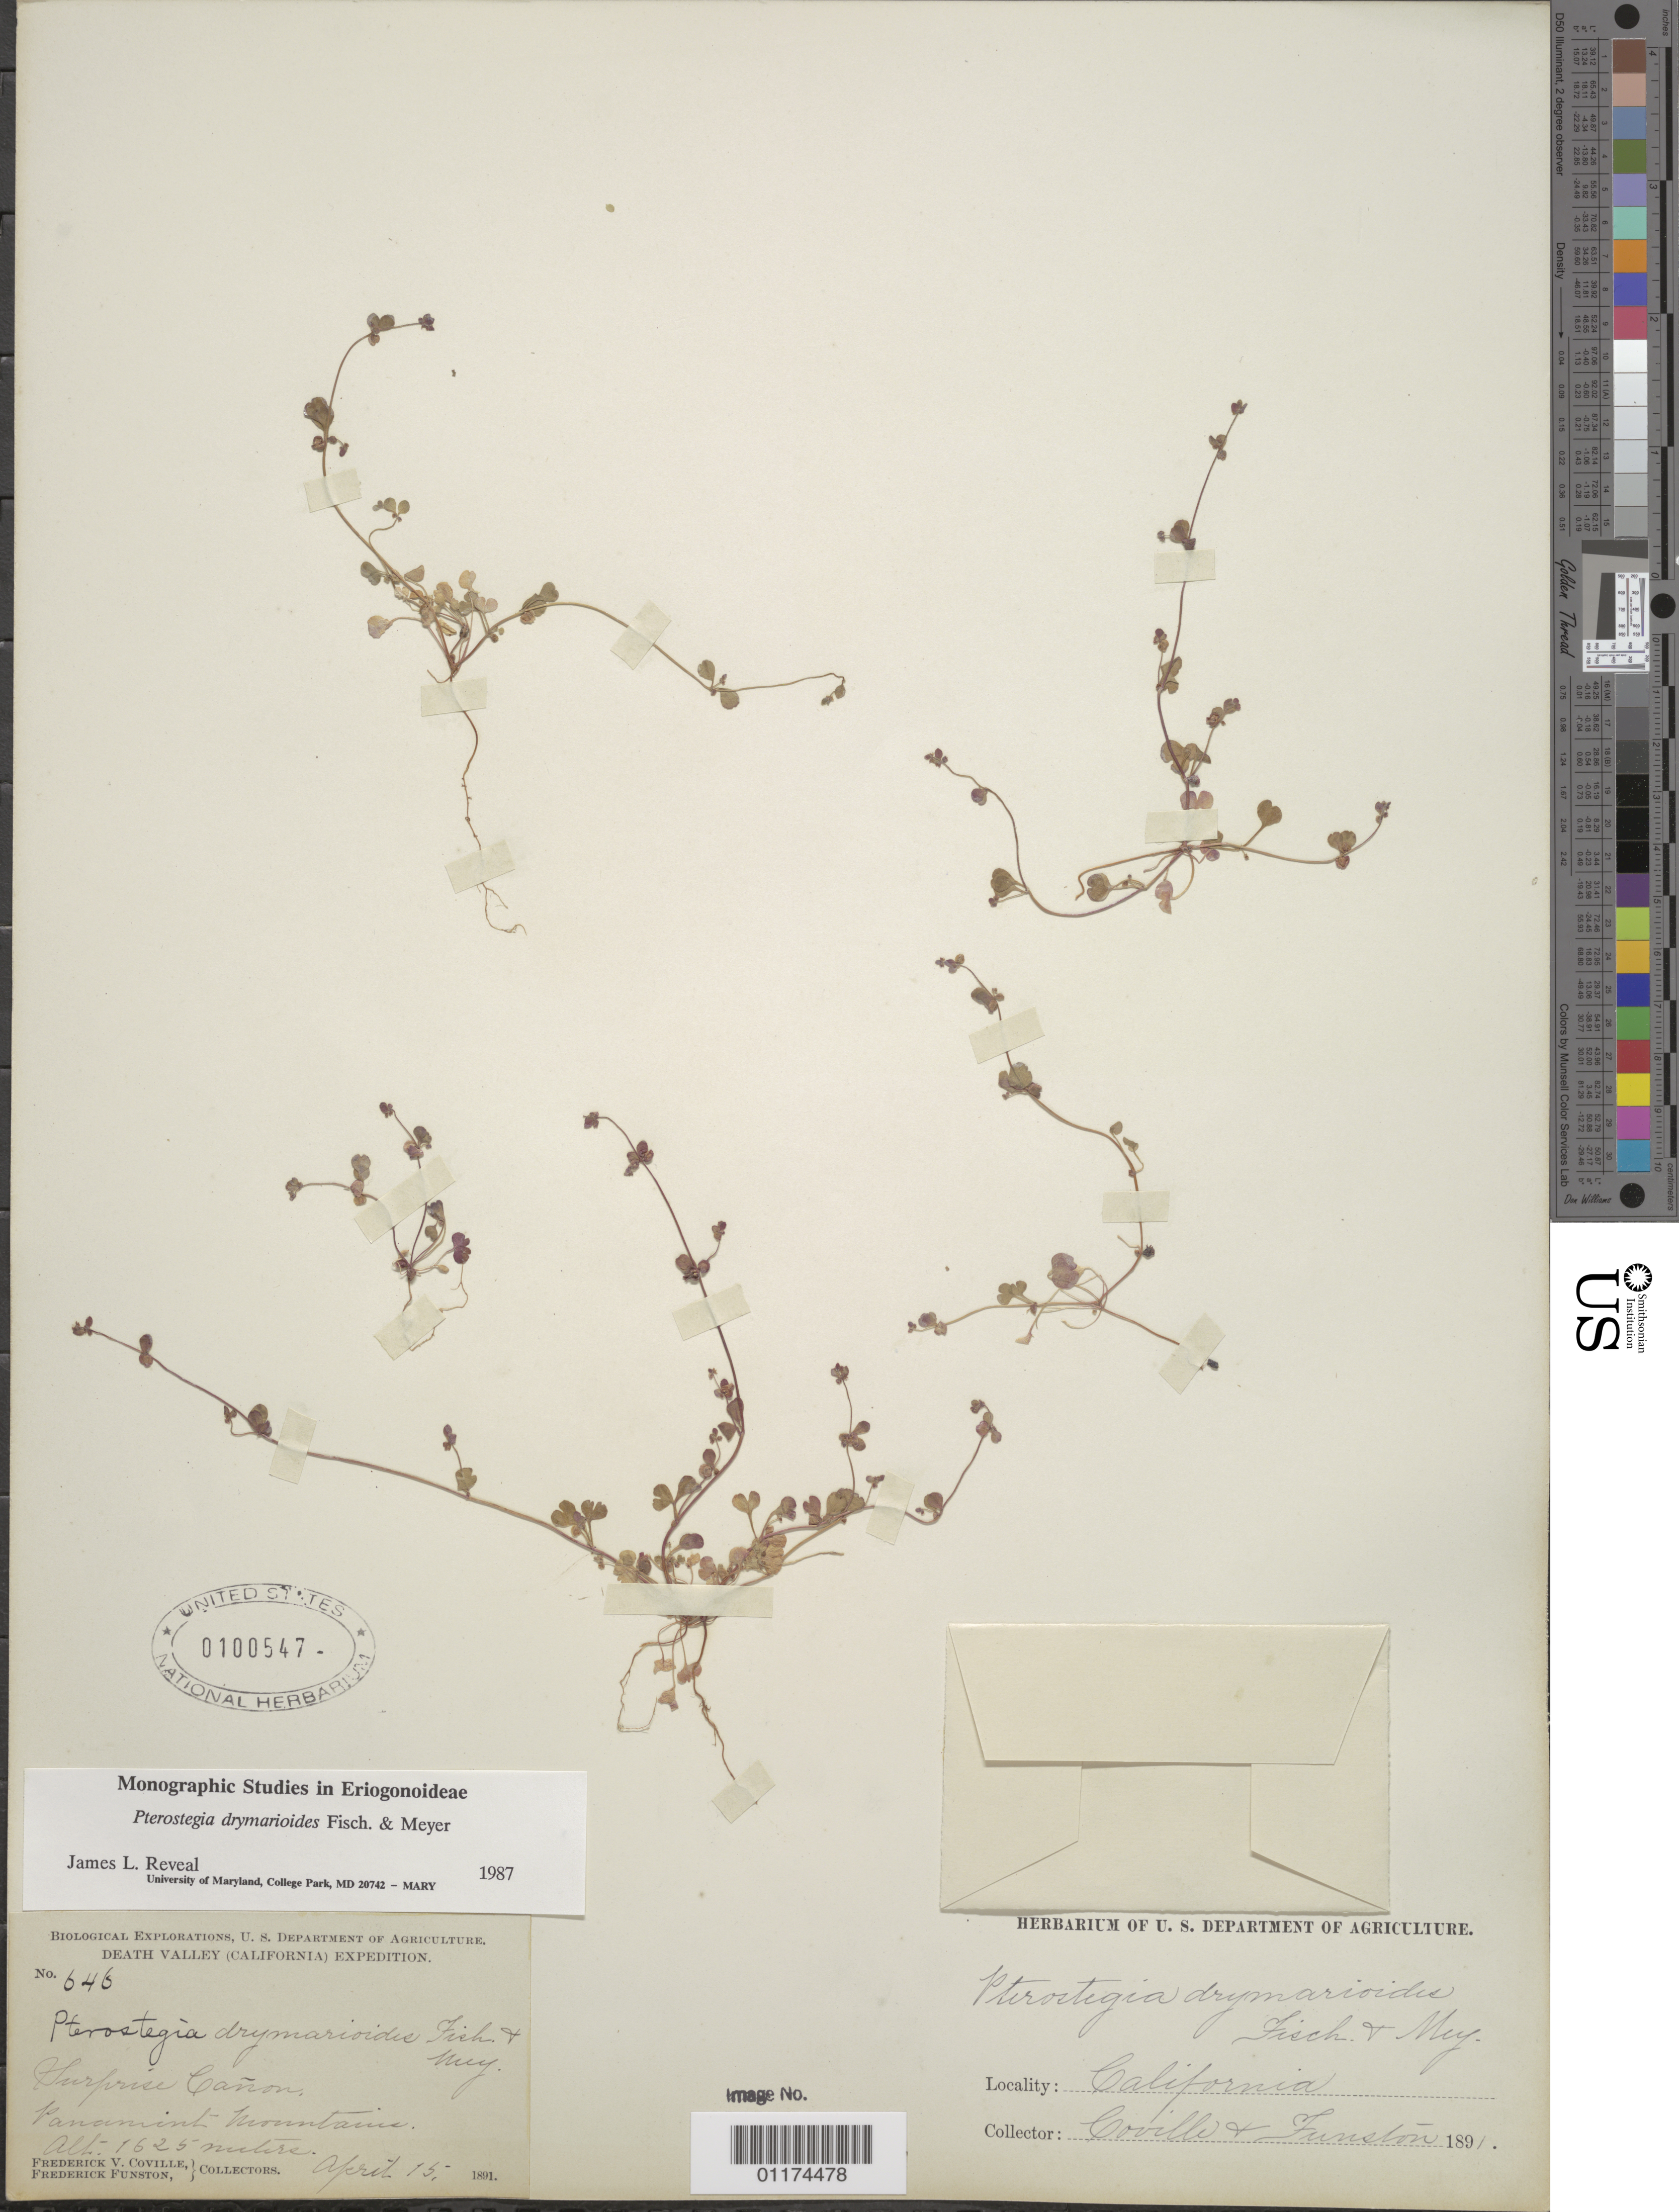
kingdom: Plantae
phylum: Tracheophyta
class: Magnoliopsida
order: Caryophyllales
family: Polygonaceae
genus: Pterostegia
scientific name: Pterostegia drymarioides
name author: Fisch. & C.A. Mey.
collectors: F. V. Coville & F. Funston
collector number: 646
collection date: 1891-04-15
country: United States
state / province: California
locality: Surprise Canyon, Panamint Mountains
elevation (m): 495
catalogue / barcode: US 100547